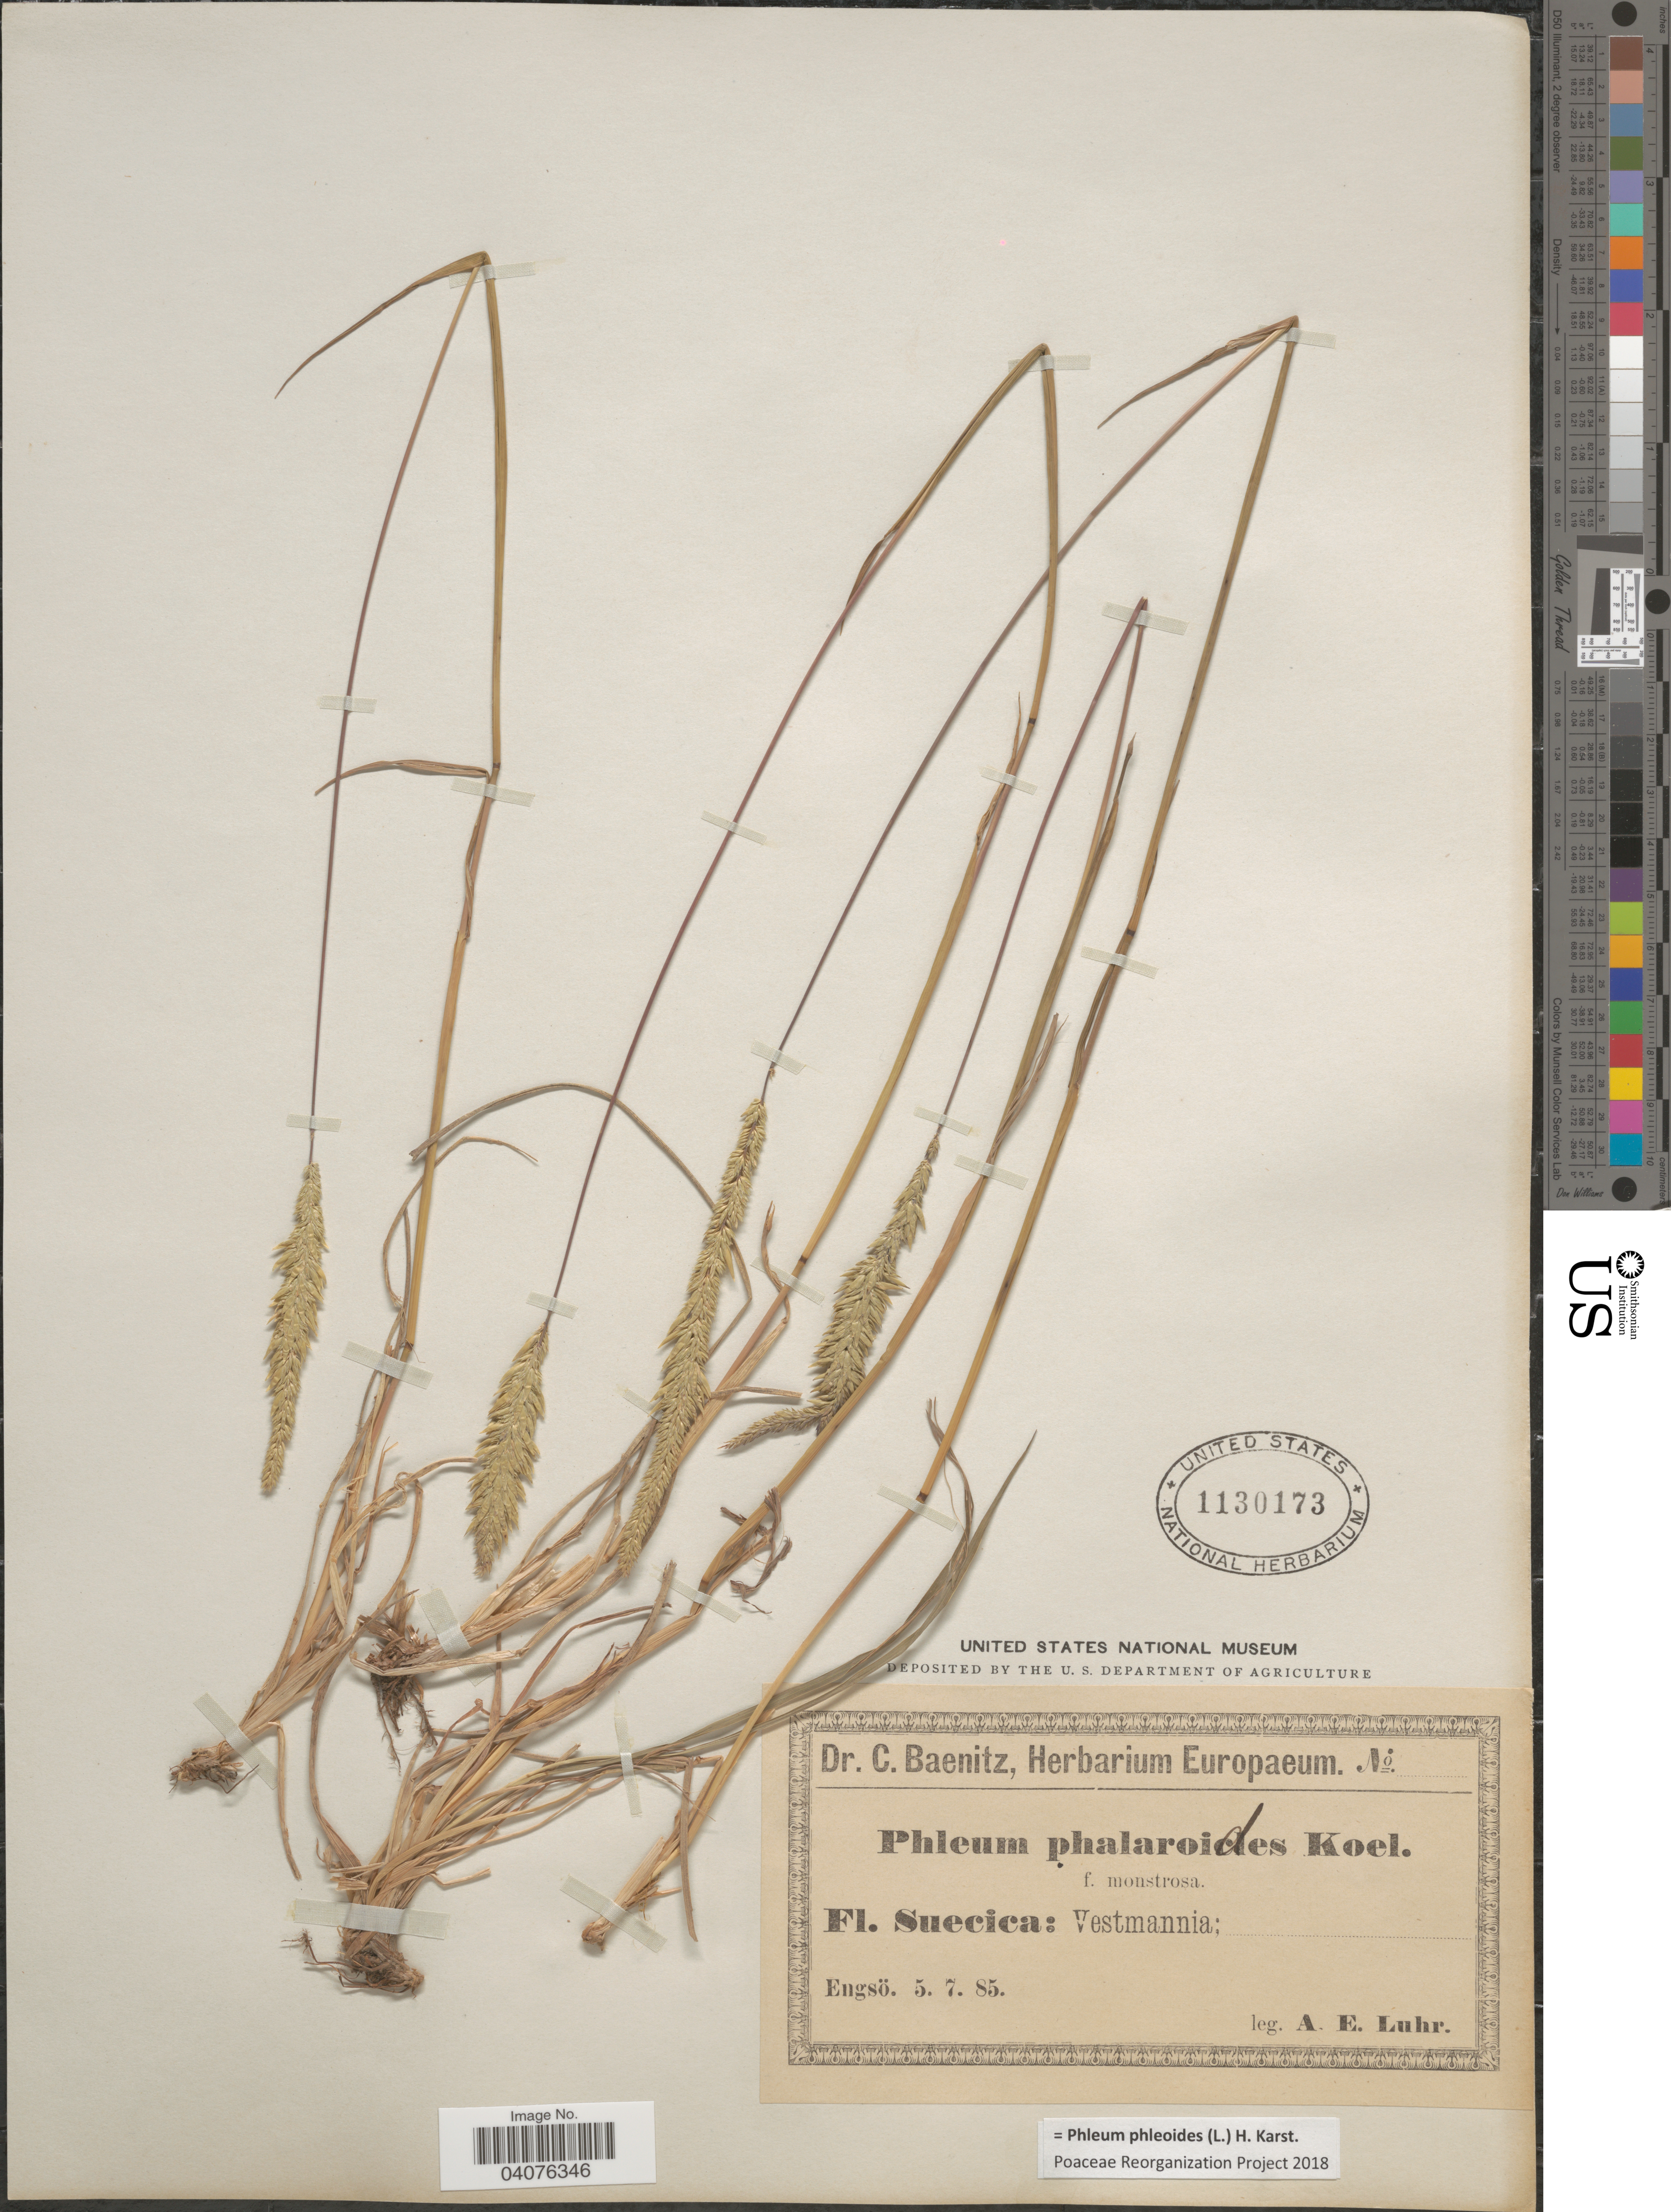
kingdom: Plantae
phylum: Tracheophyta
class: Liliopsida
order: Poales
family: Poaceae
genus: Phleum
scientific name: Phleum phleoides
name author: (L.) H. Karst.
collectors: A. Luhr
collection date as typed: Transcribed d/m/y: 5/7/85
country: Sweden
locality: Suecica: Vestmannia.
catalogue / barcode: US 1130173